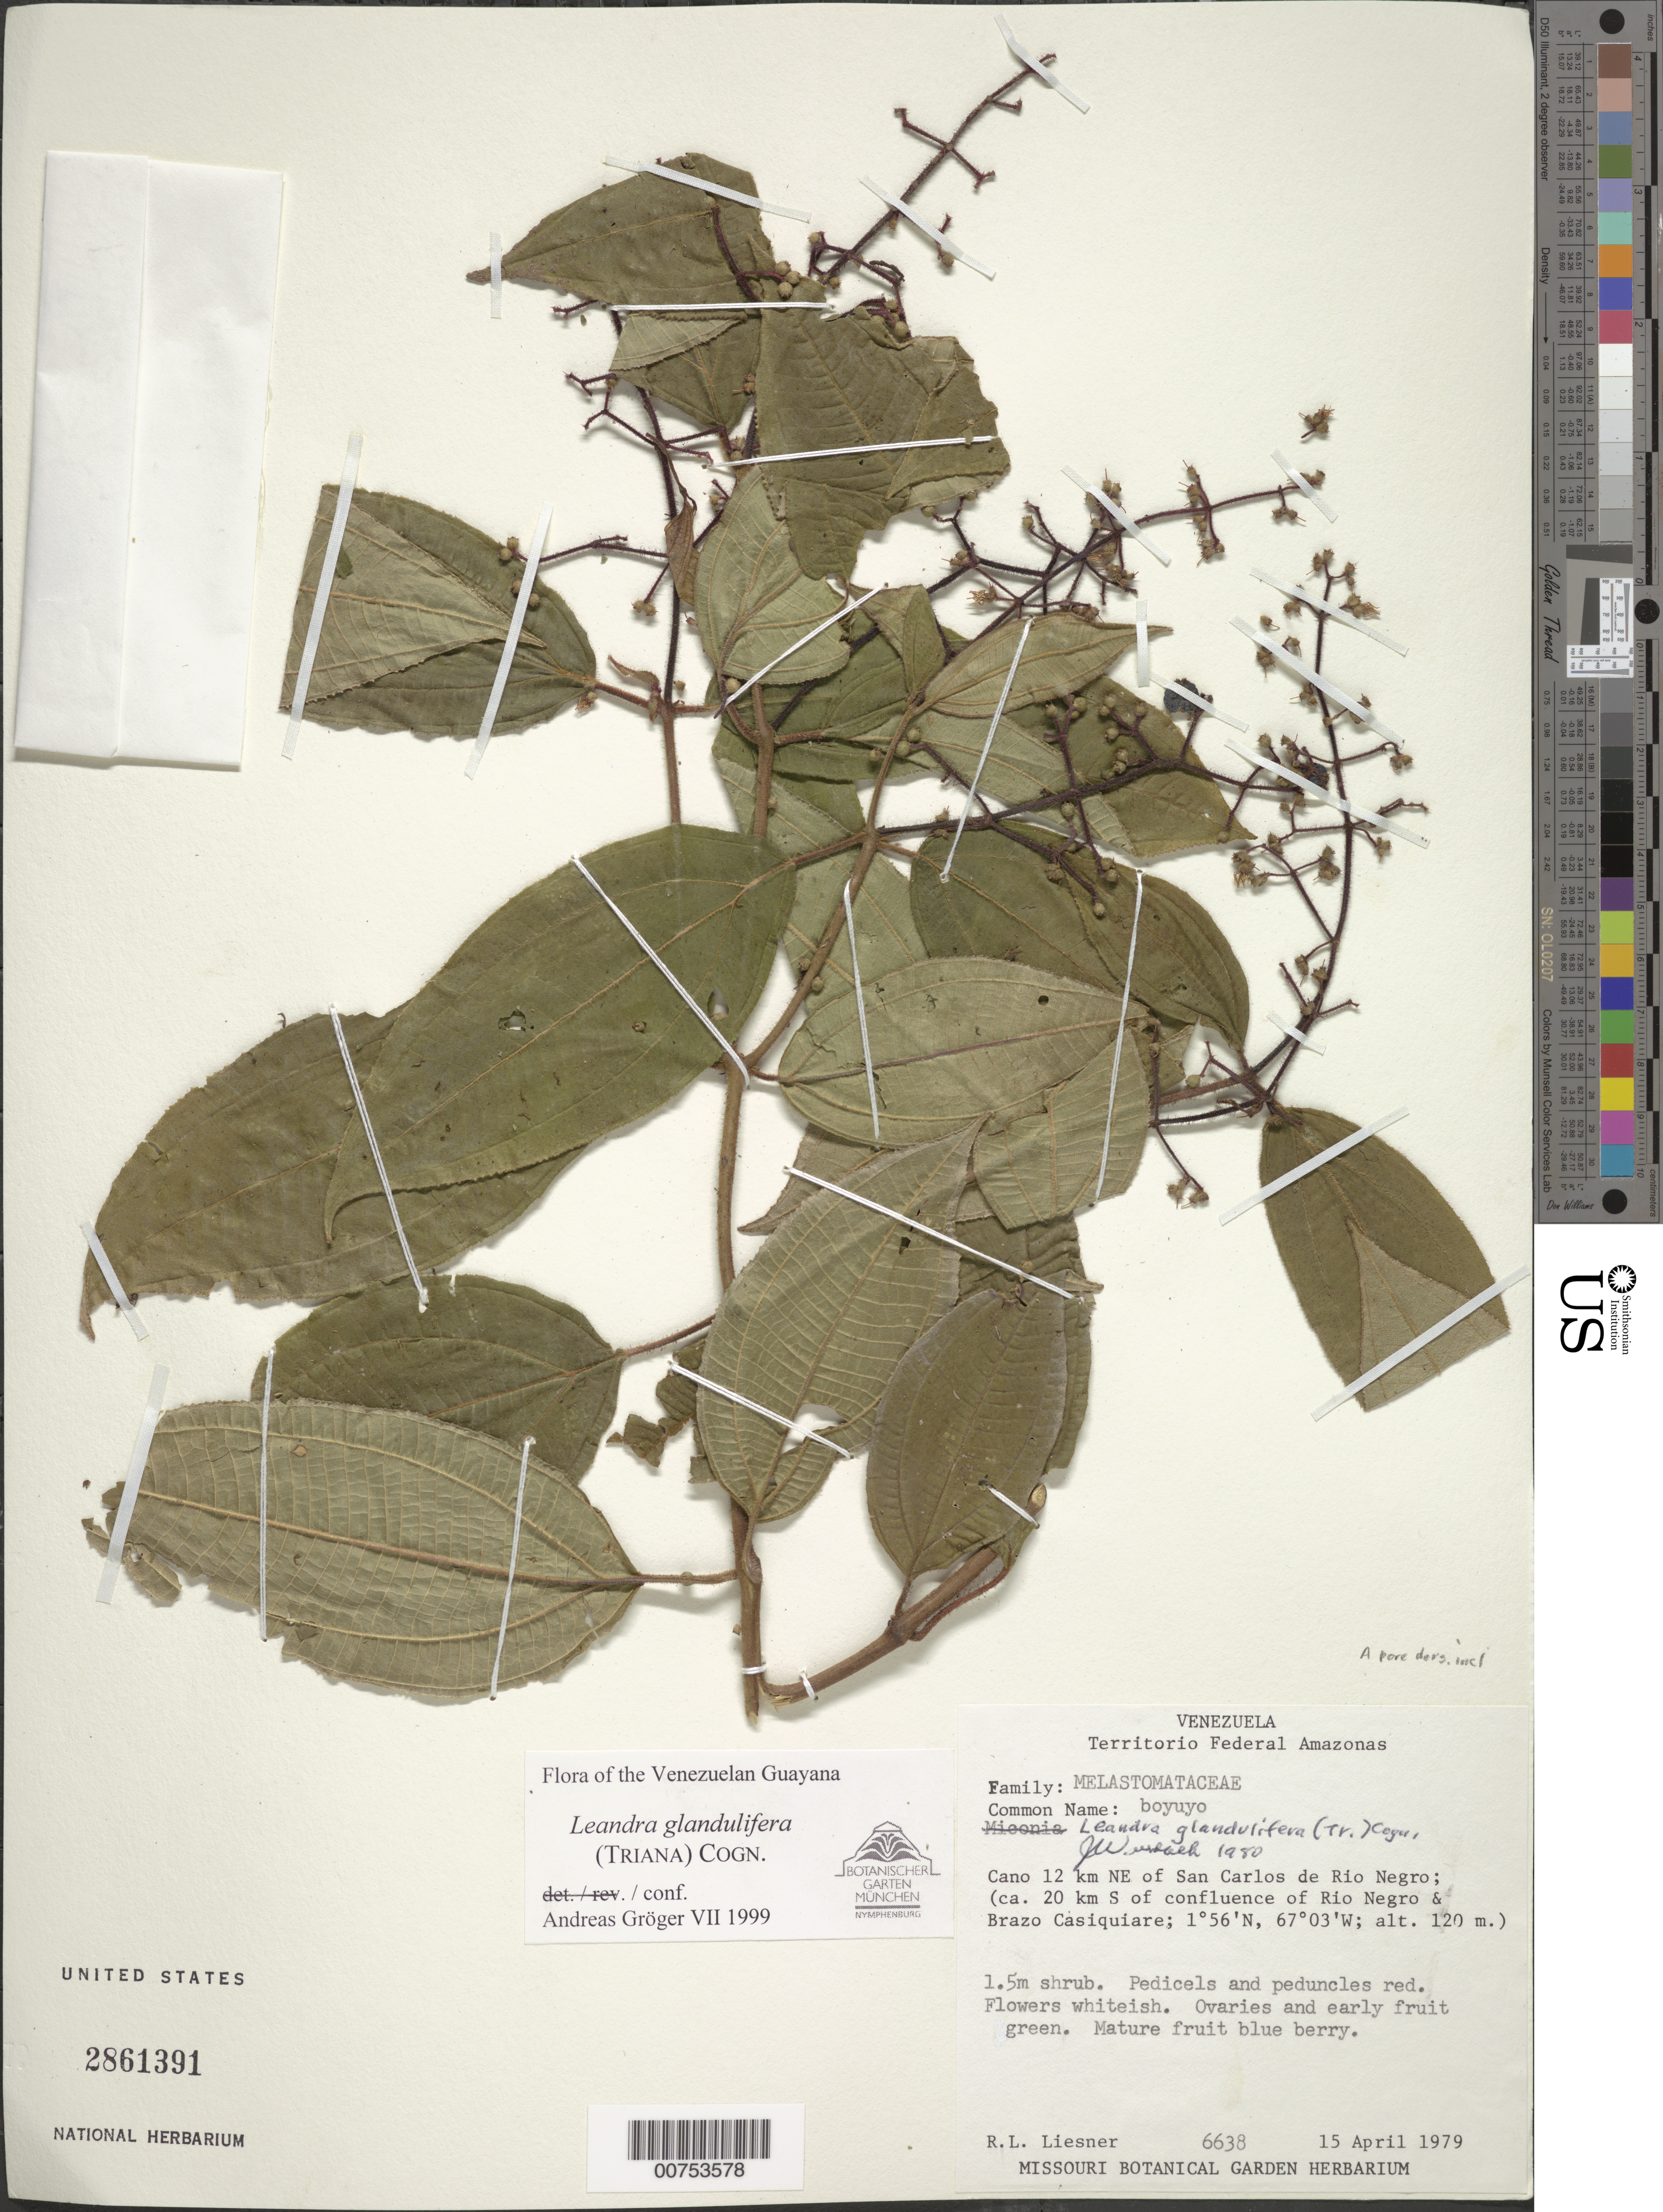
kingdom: Plantae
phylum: Tracheophyta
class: Magnoliopsida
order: Myrtales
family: Melastomataceae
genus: Leandra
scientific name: Leandra glandulifera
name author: (Triana) Cogn.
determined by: Gröger, A.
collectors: R. L. Liesner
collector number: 6638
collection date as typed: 15-Apr-79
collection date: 1979-04-15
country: Venezuela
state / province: Amazonas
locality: San Carlos de Río Negro, caño 12 km NE of and about 20 km S of confluence of Río Negro and Brazo Casiquiare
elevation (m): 120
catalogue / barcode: US 2861391